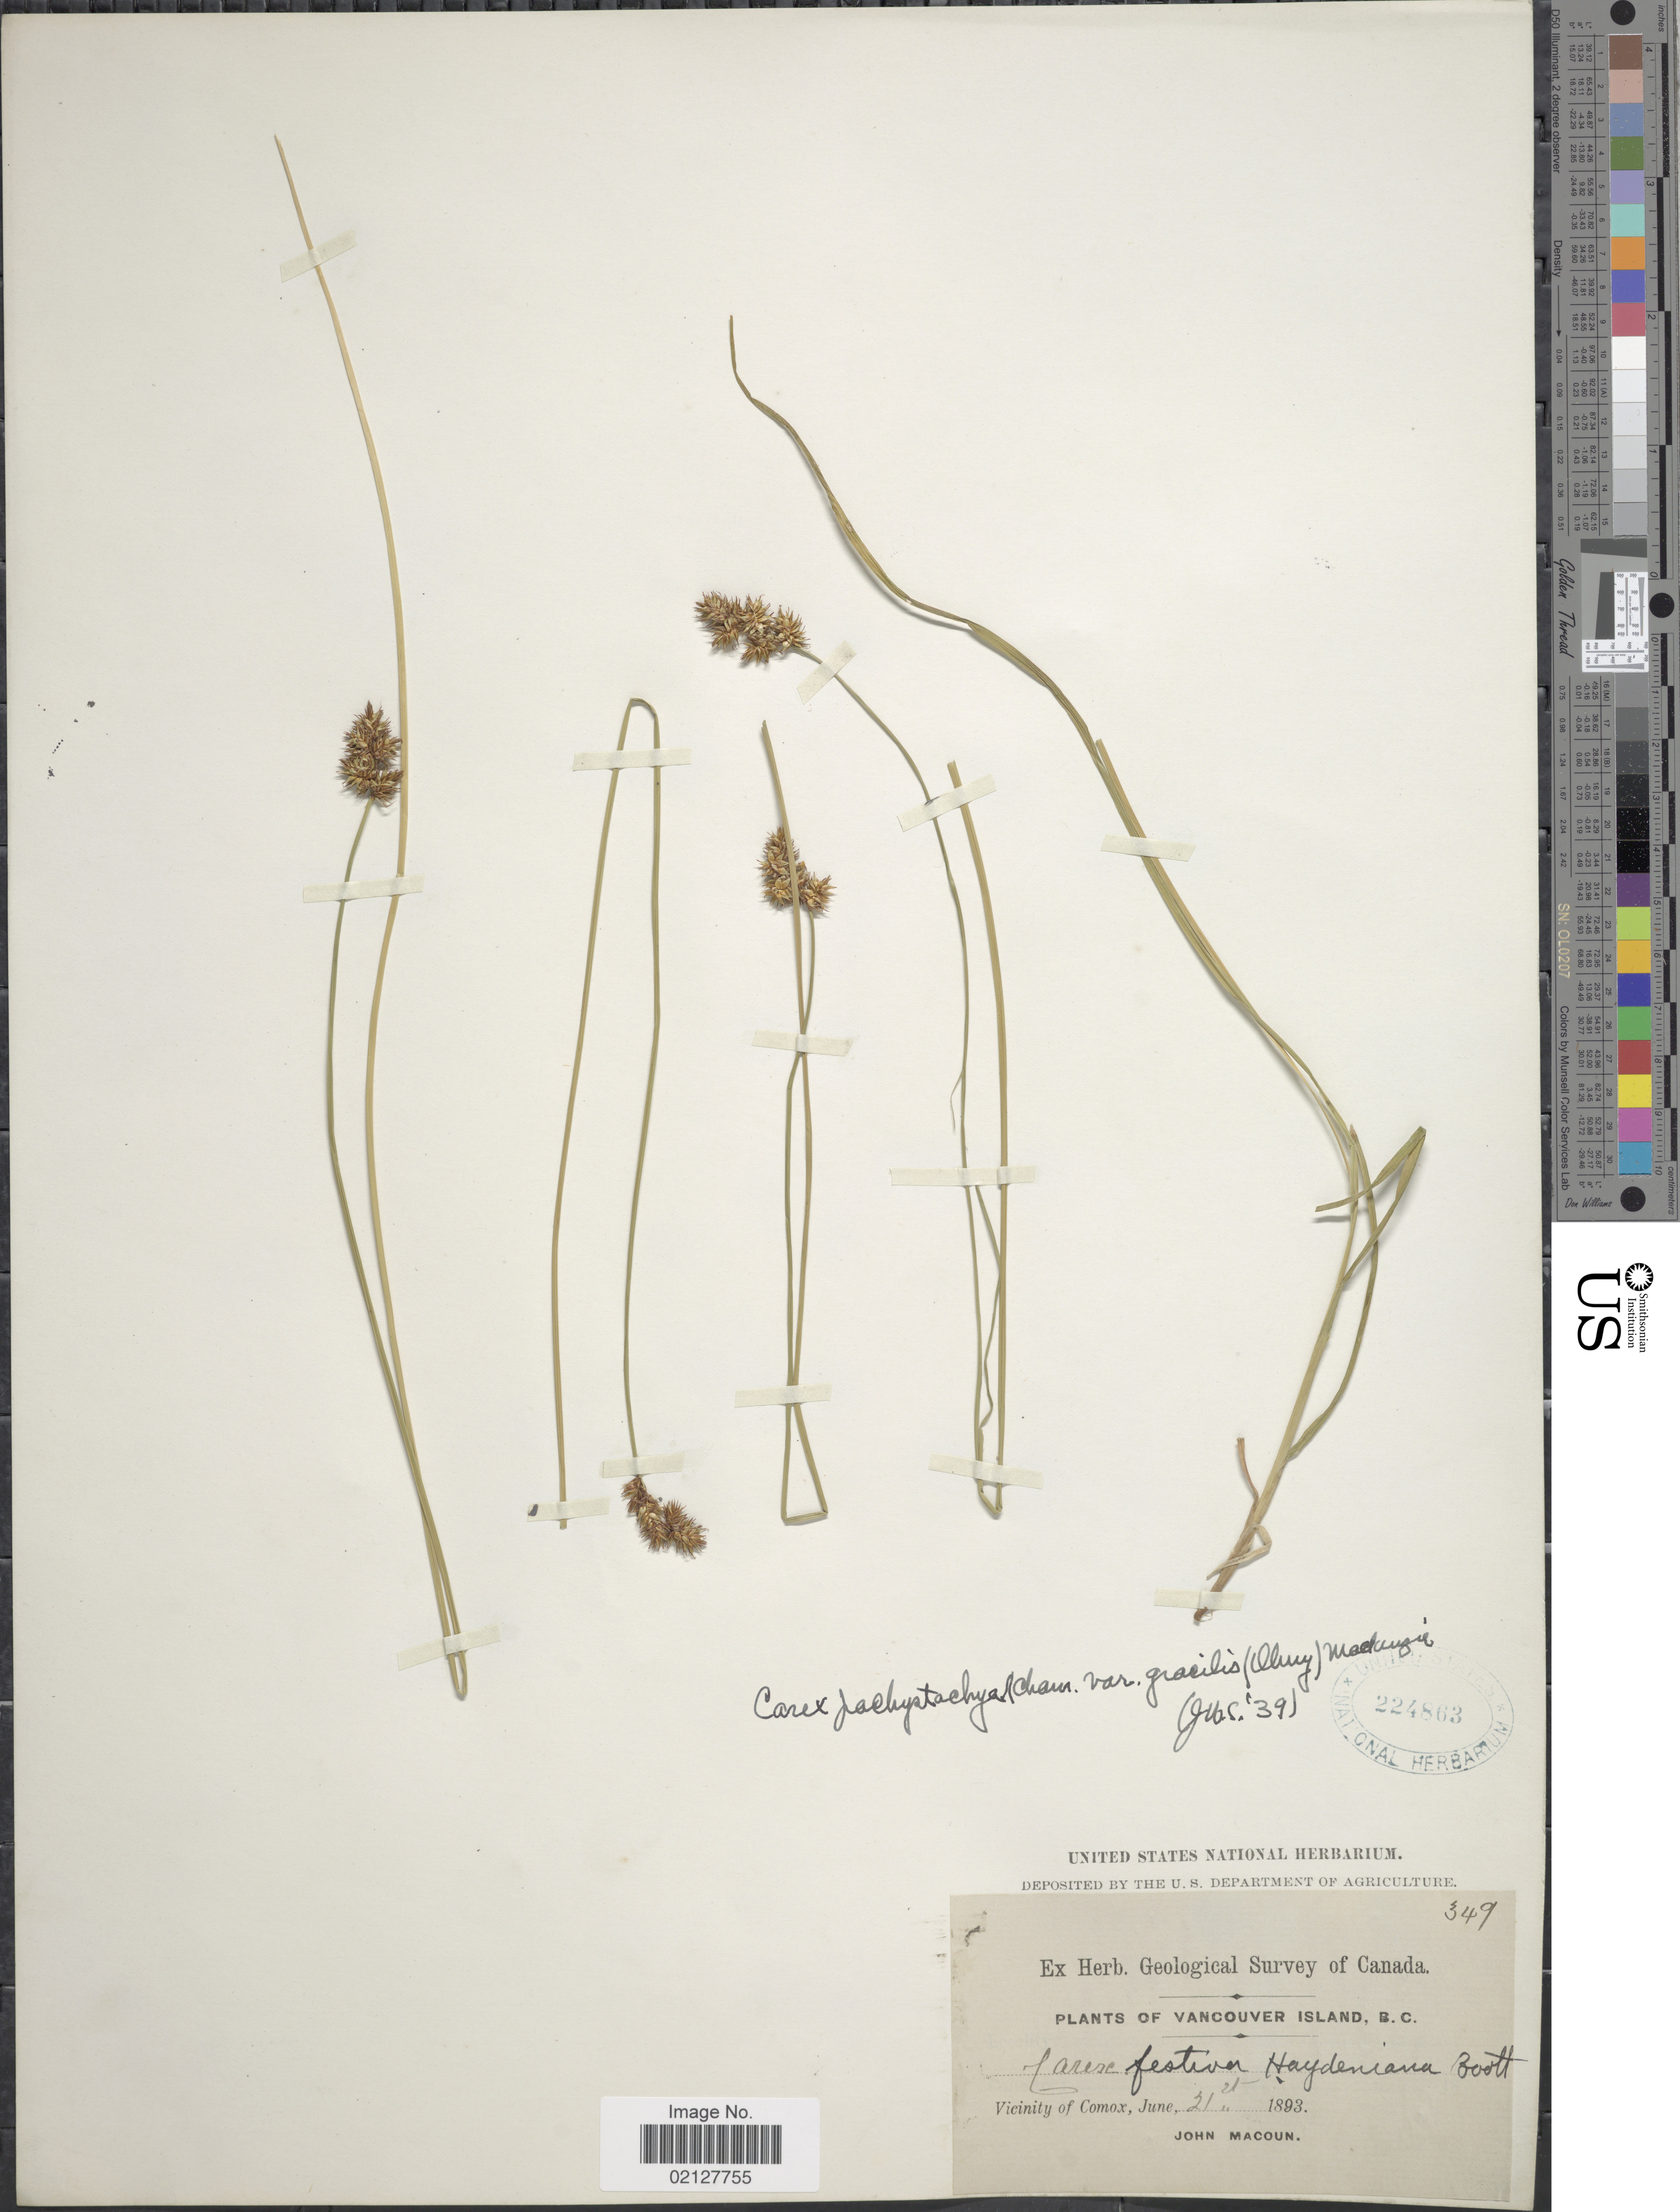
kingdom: Plantae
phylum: Tracheophyta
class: Liliopsida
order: Poales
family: Cyperaceae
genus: Carex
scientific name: Carex pachystachya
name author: Cham. ex Steud.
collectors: J. Macoun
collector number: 349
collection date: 1893-06-21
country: Canada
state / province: British Columbia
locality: Vancouver Island, Vicinity of Comox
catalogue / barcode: US 224863